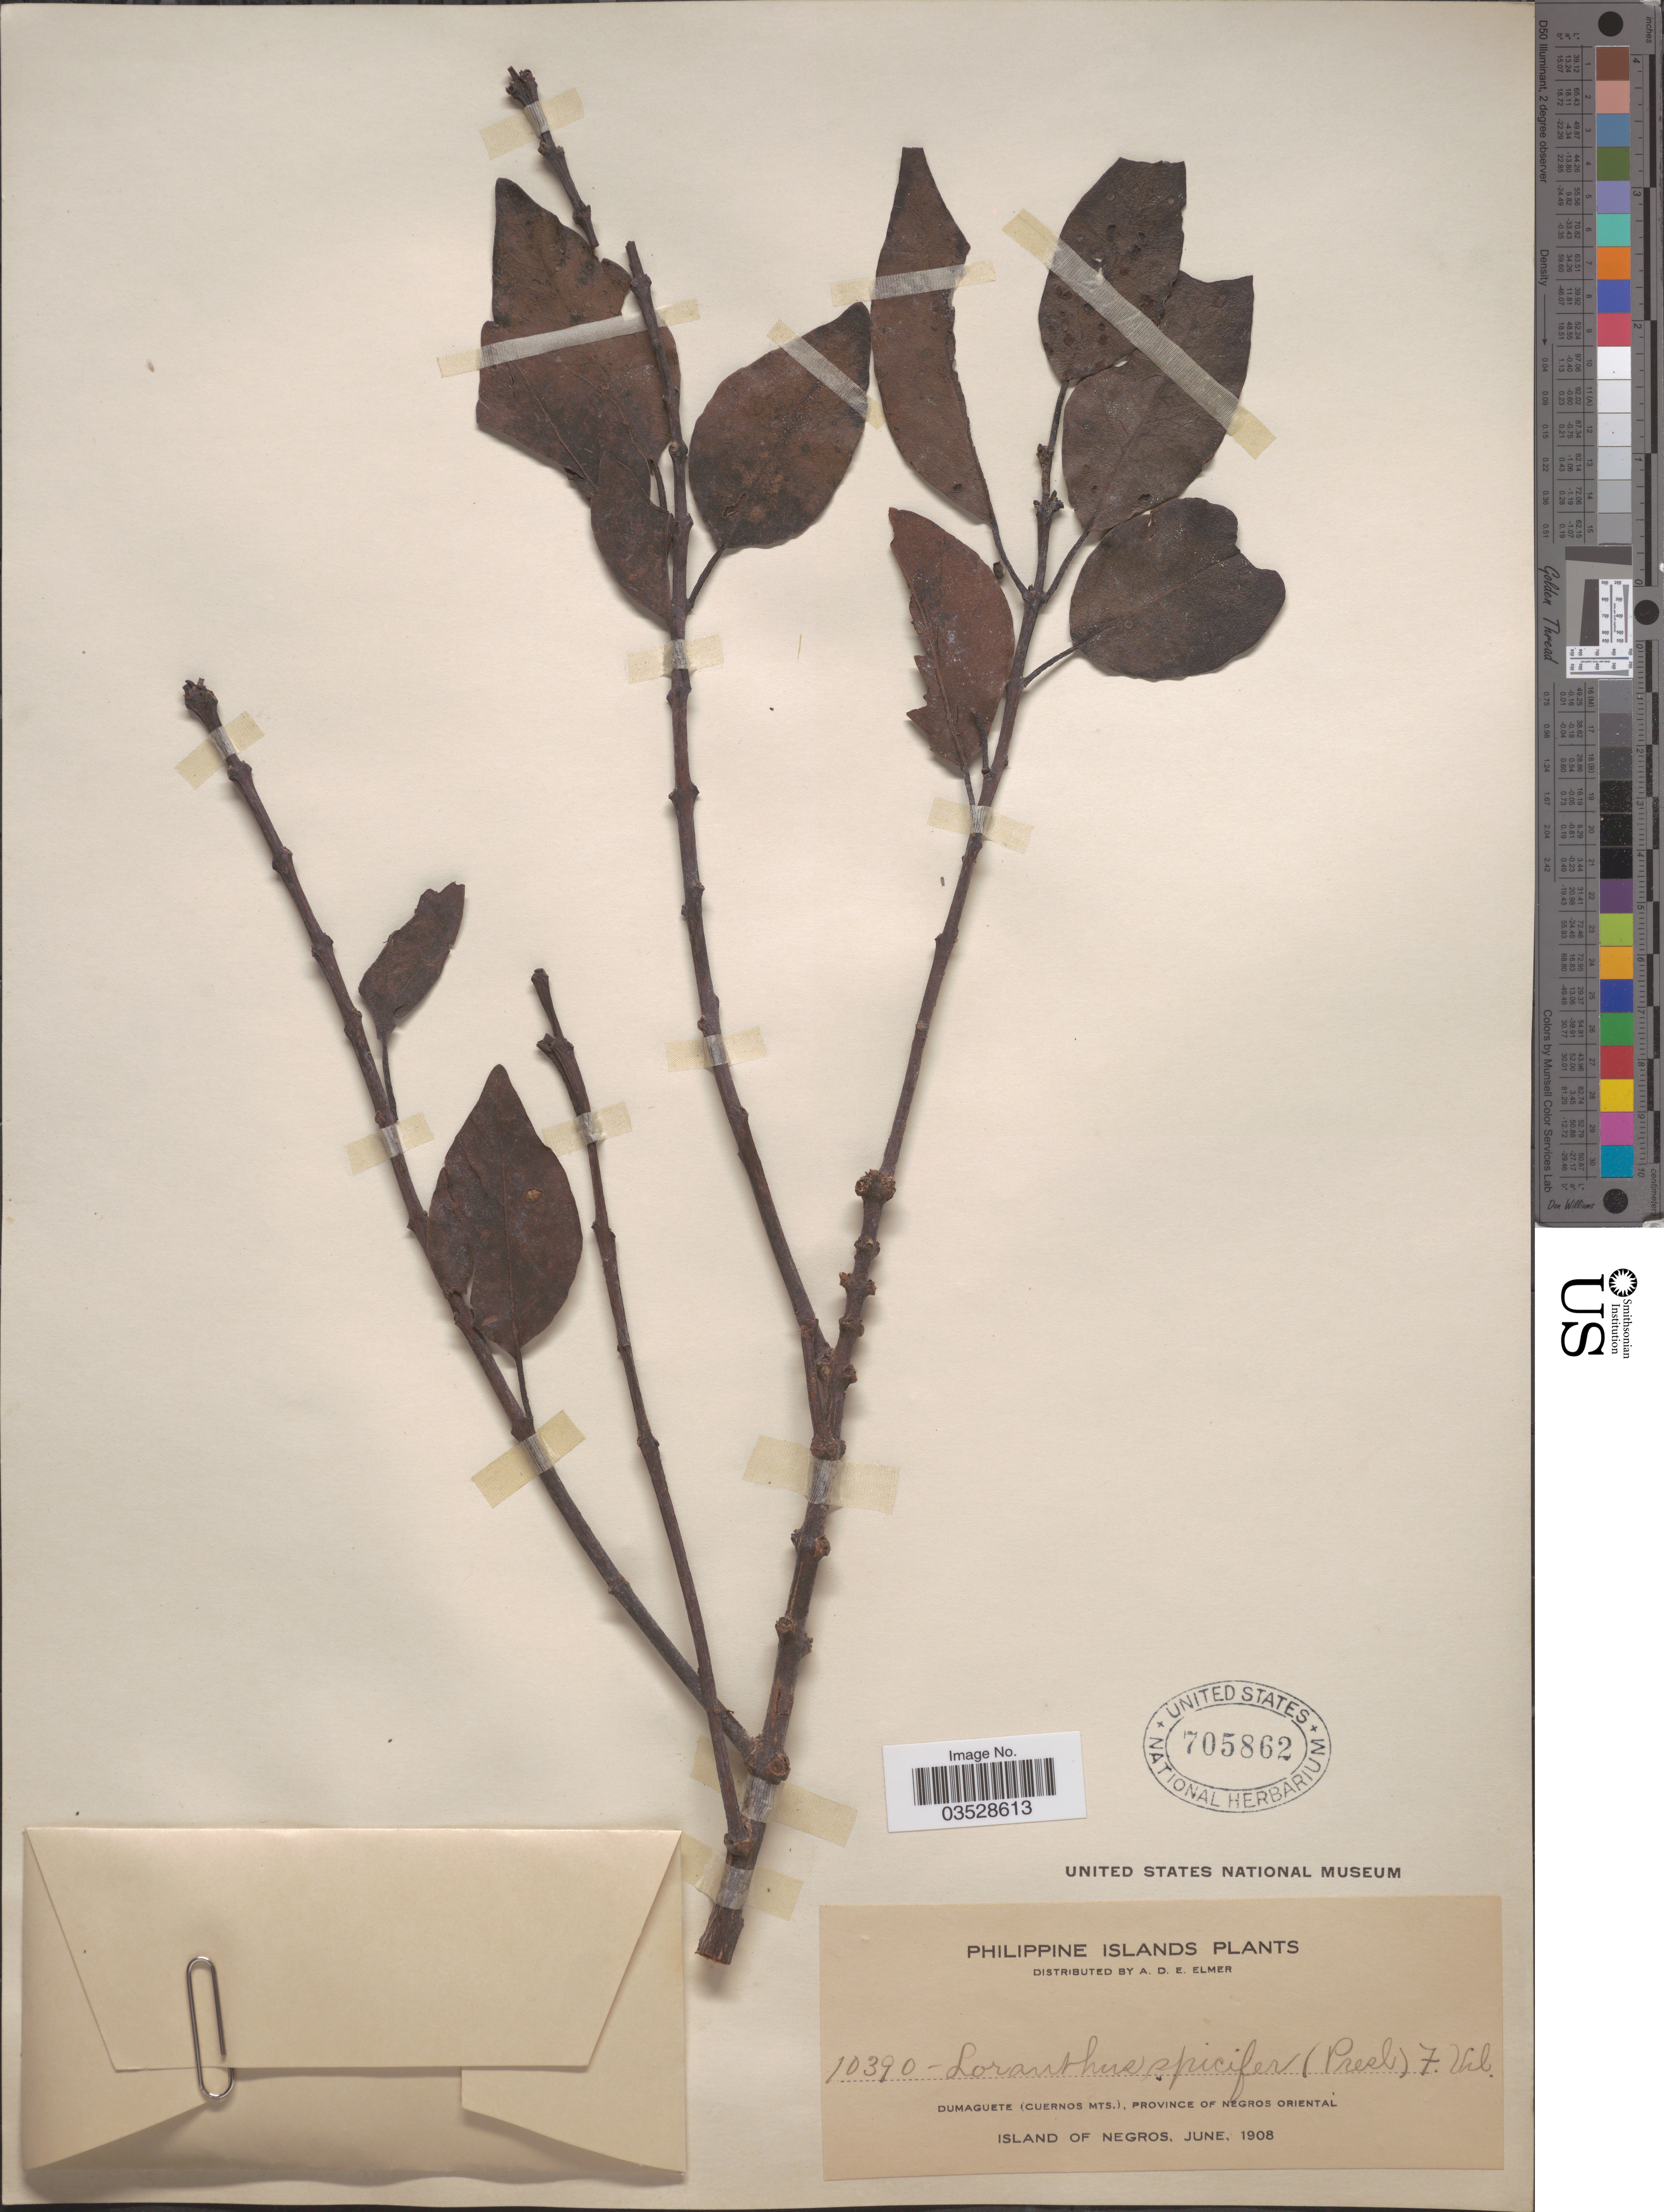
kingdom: Plantae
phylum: Tracheophyta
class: Magnoliopsida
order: Santalales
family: Loranthaceae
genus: Loranthus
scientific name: Loranthus pentapetalus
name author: Roxb.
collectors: A. D. E. Elmer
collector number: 10390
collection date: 1908-06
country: Philippines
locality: Dumaguete (Cuernos Mts.), Province of Negros Oriental. Island of Negros.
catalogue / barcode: US 705862